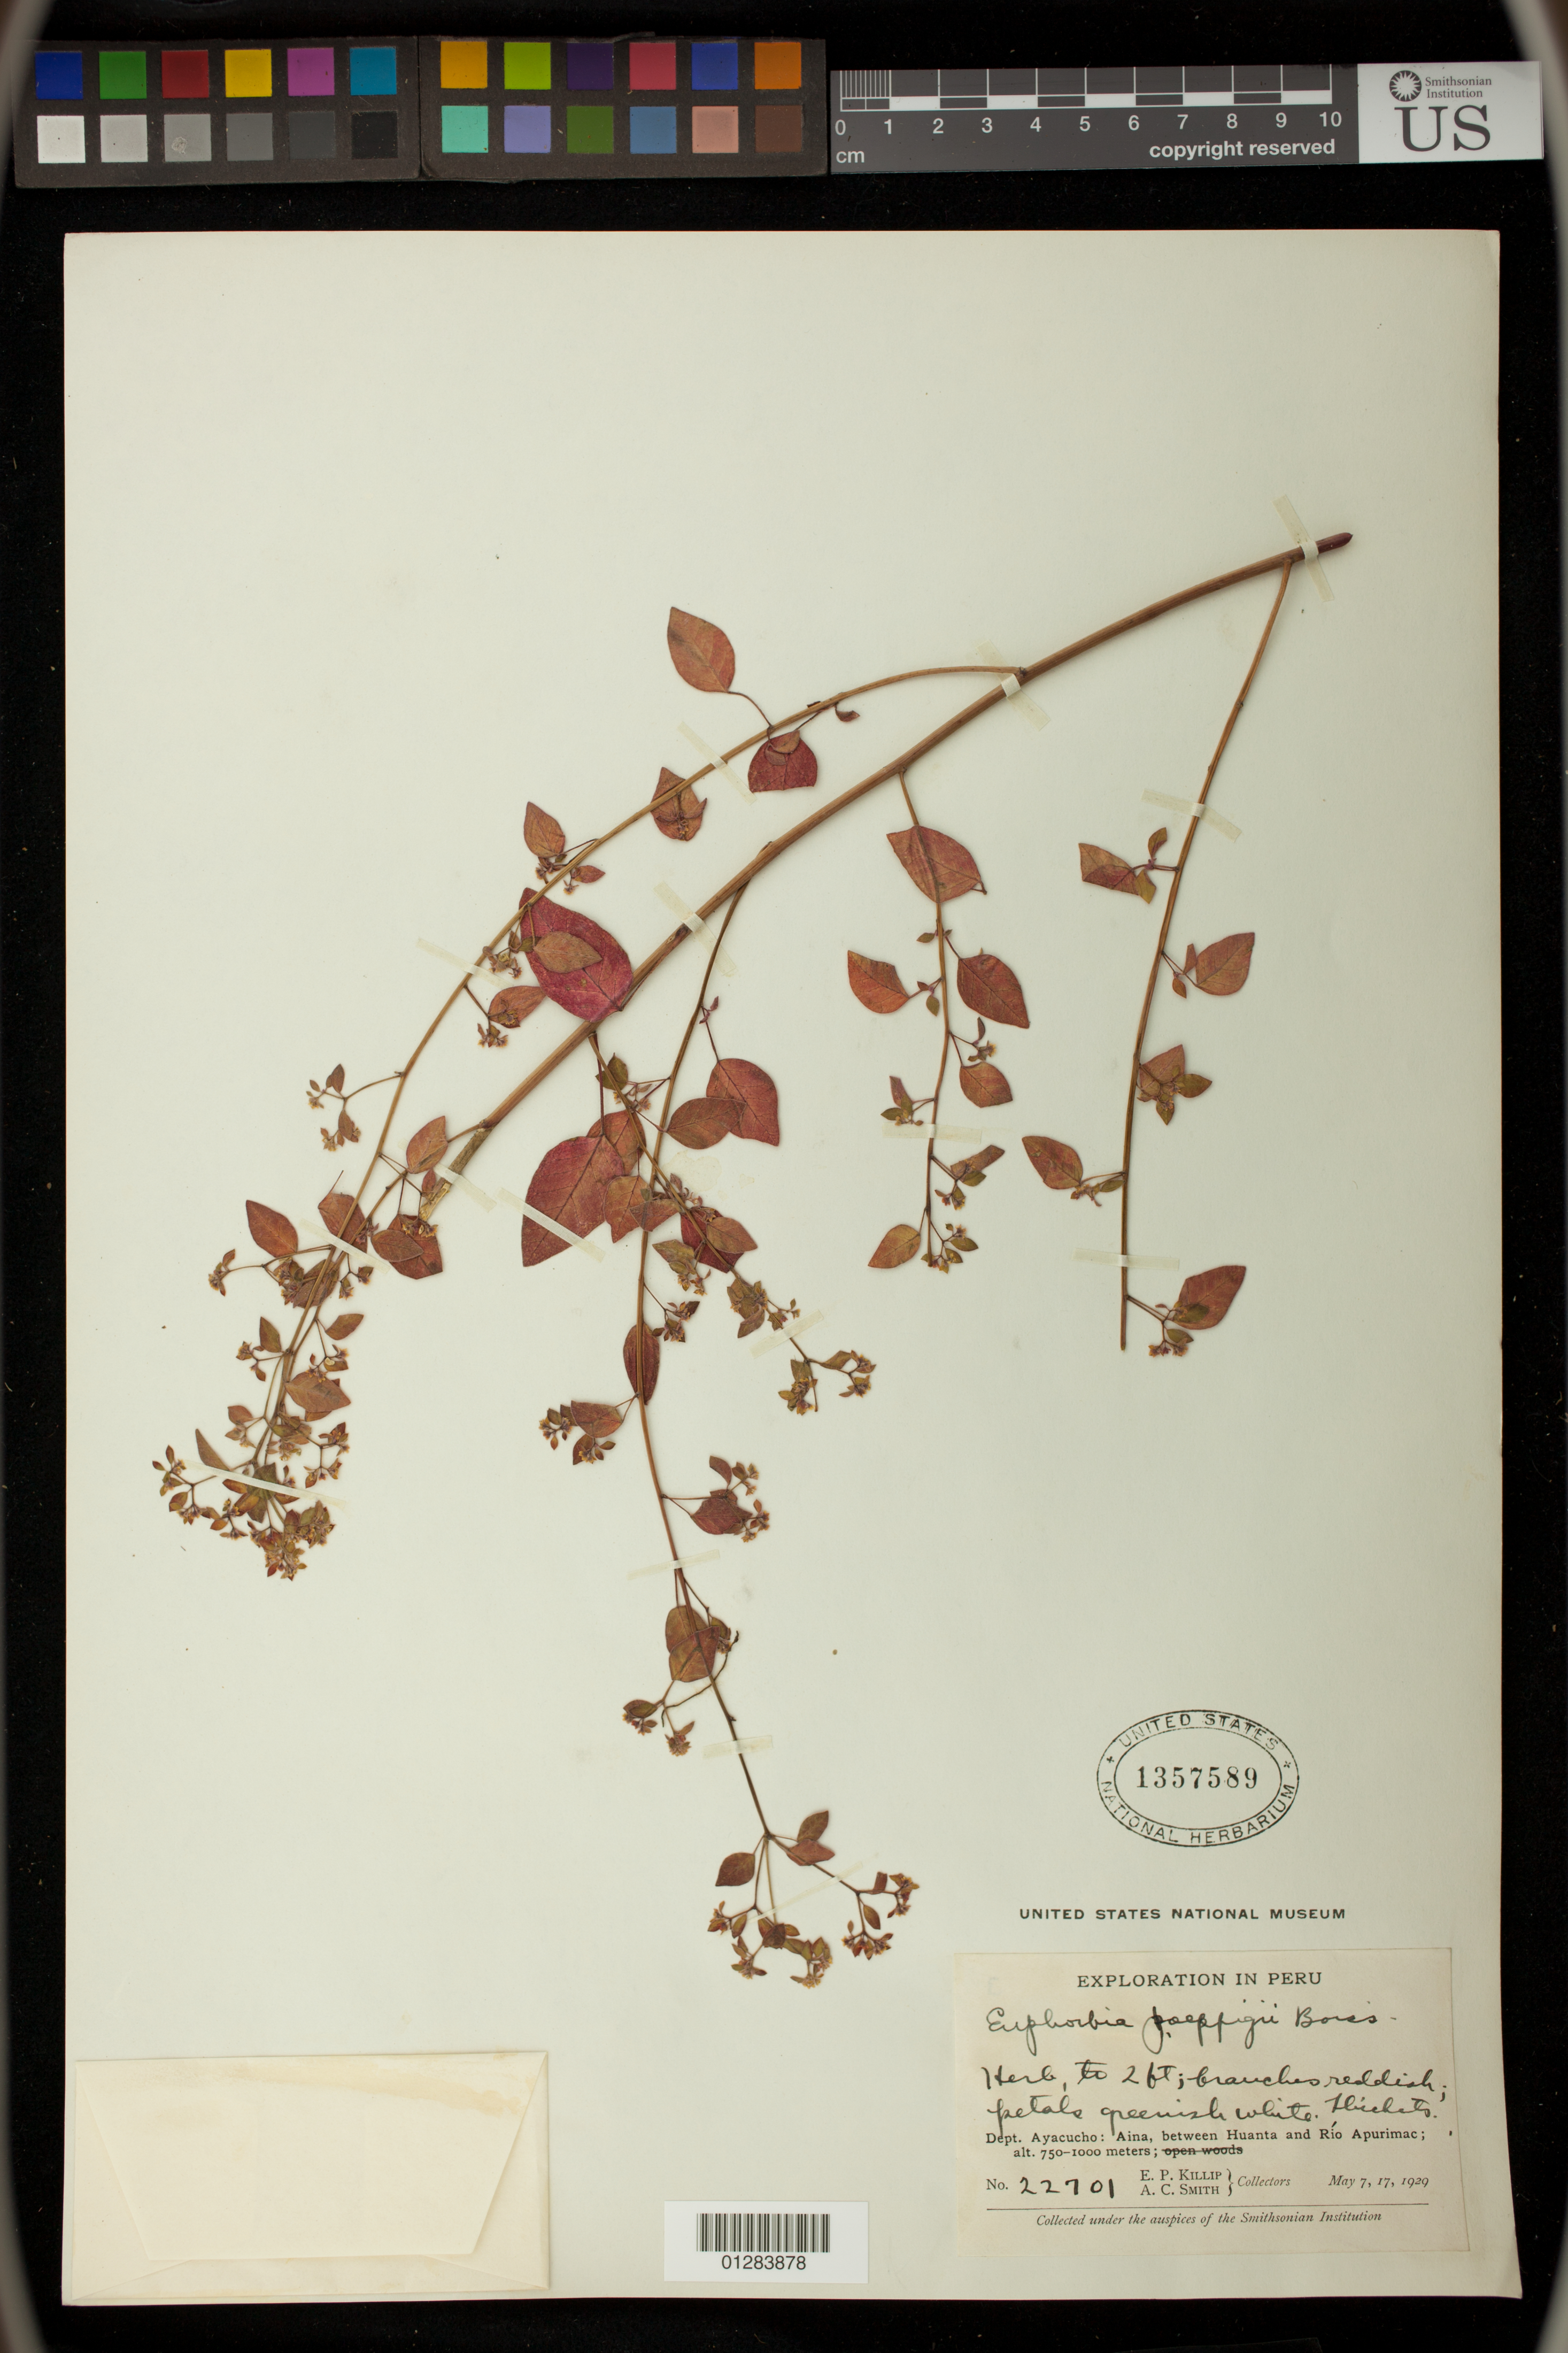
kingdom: Plantae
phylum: Tracheophyta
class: Magnoliopsida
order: Malpighiales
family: Euphorbiaceae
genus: Euphorbia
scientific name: Euphorbia poeppigii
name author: (Klotzsch & Garcke) Boiss.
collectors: E. P. Killip & A. C. Smith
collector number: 22701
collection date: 1929-05-17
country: Peru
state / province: Ayacucho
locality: Aina, between Huanta and Rio Apurimac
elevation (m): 750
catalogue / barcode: US 1357589